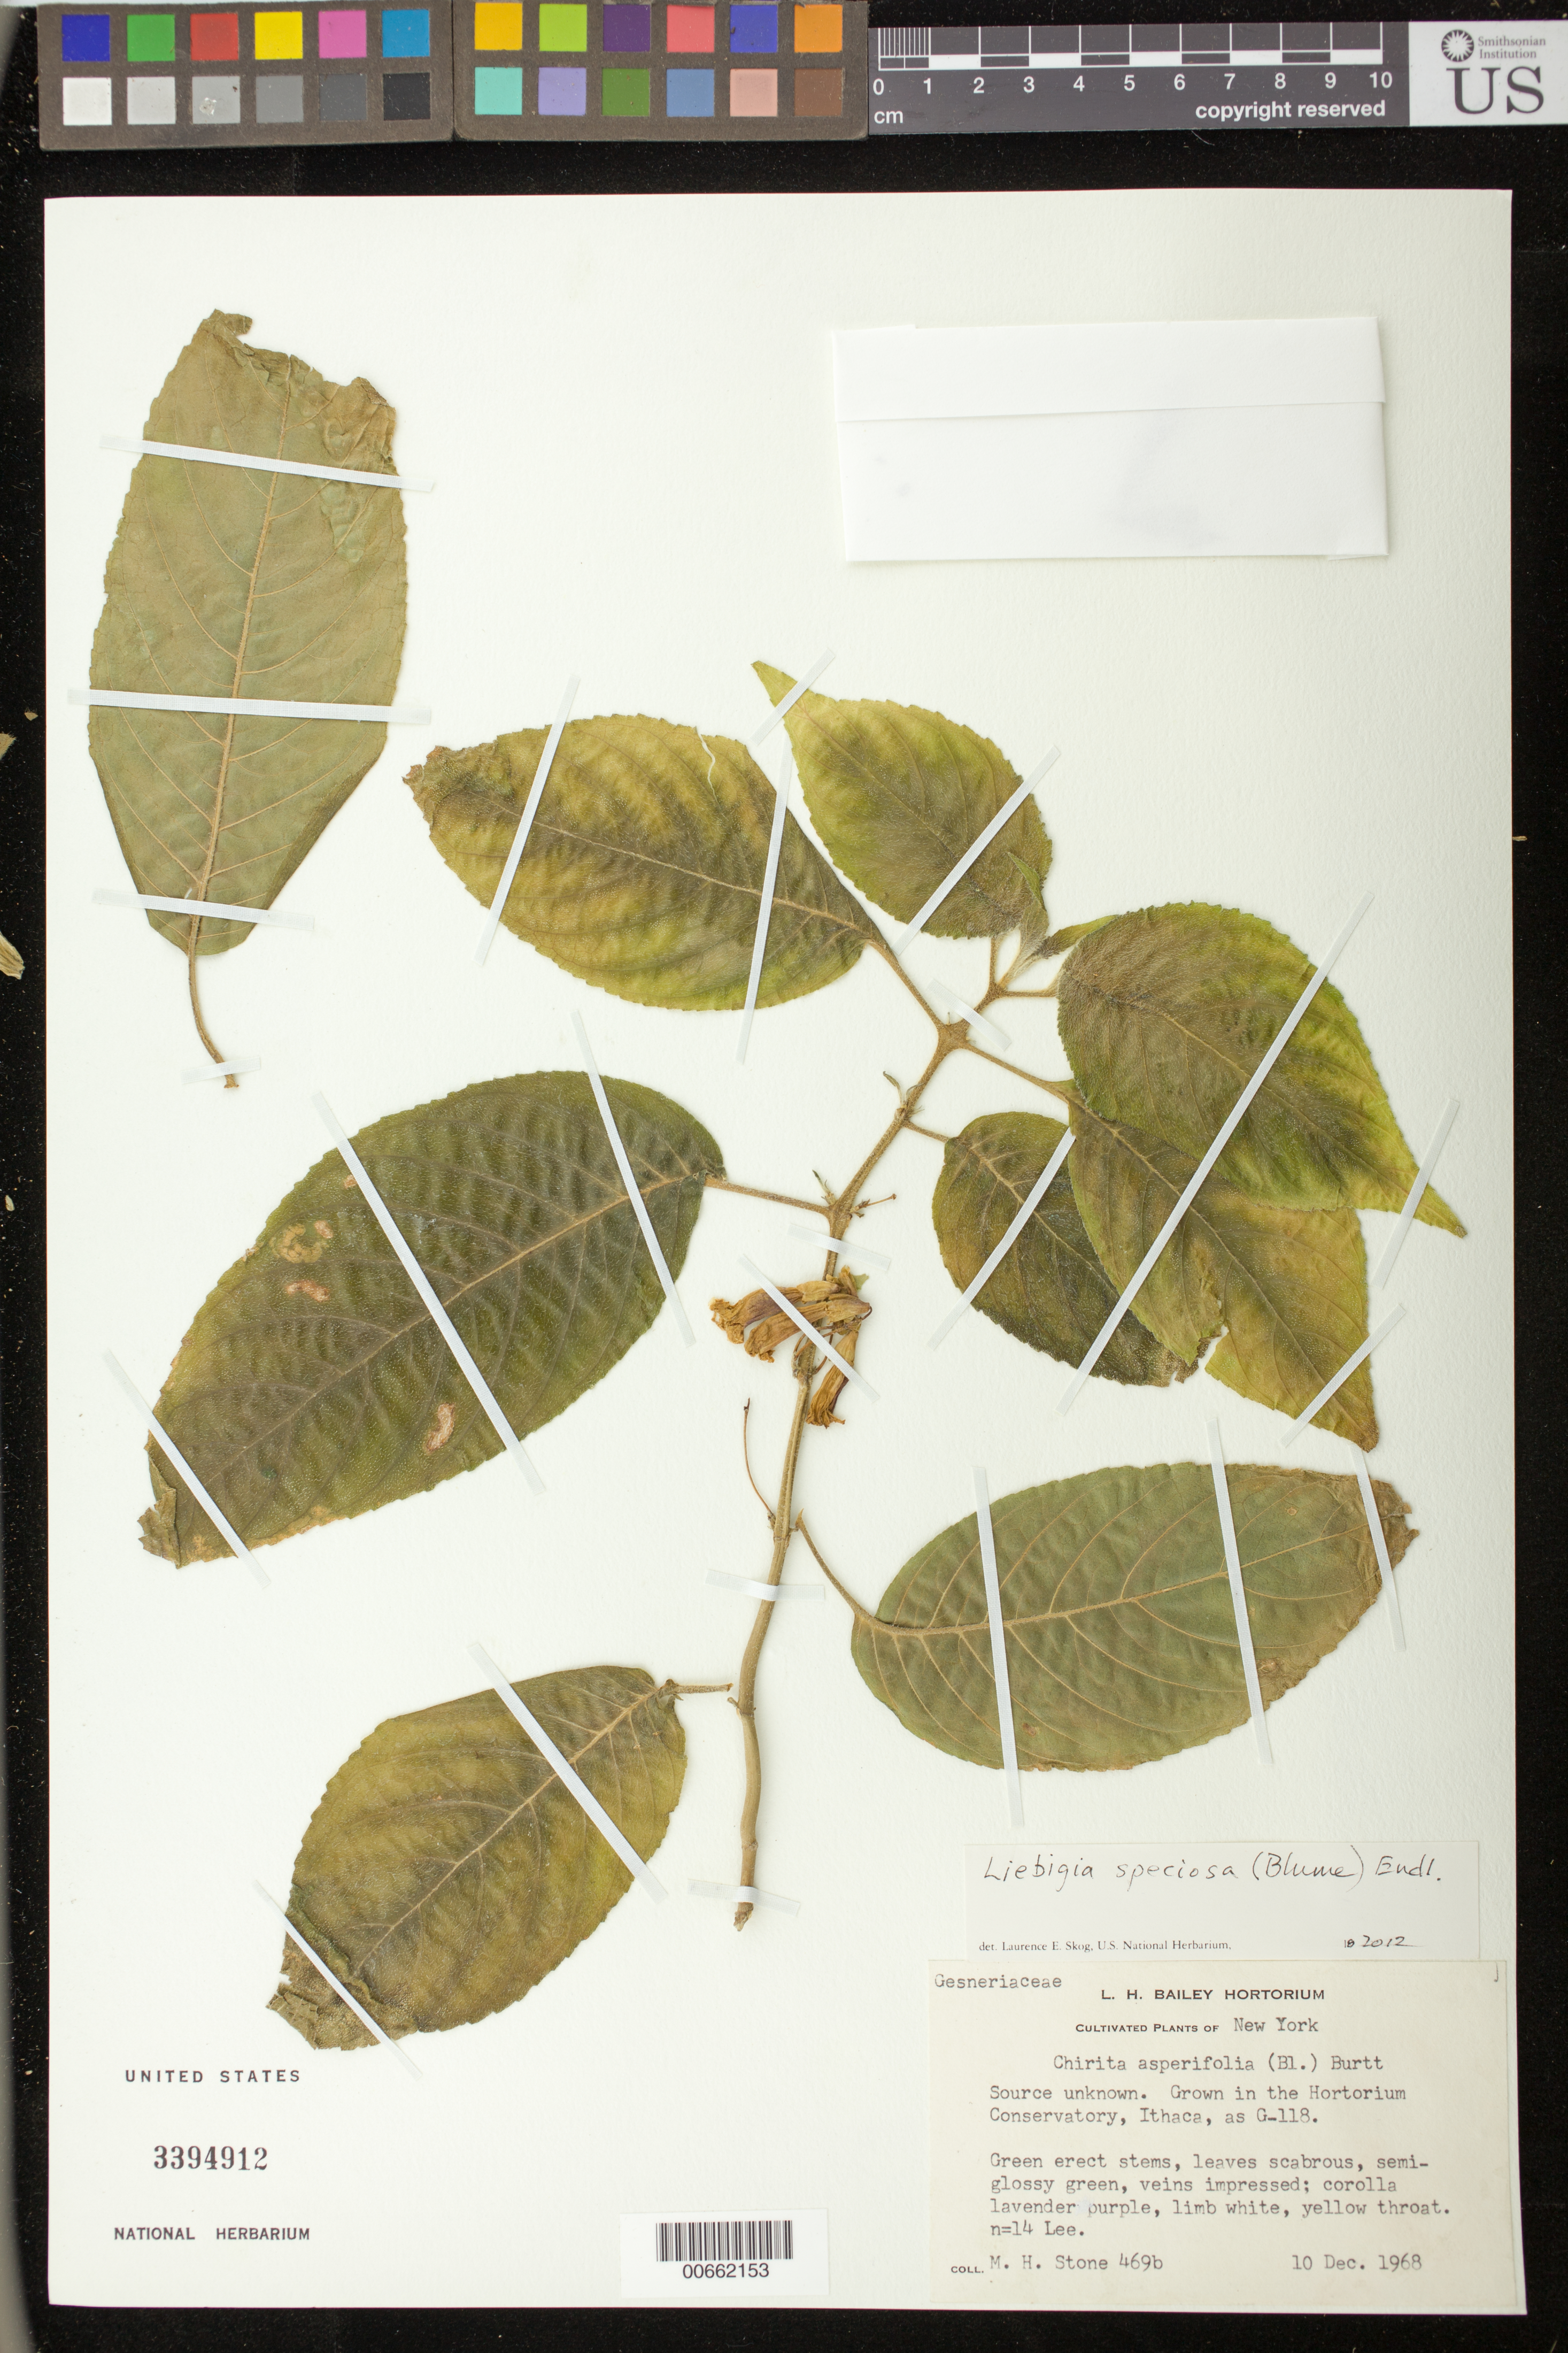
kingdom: Plantae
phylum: Tracheophyta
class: Magnoliopsida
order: Lamiales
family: Gesneriaceae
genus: Liebigia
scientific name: Liebigia speciosa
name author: (Blume) DC.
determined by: Skog, Laurence E.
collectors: M. Stone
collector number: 469 b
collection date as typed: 10 Dec 1968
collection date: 1968-12-10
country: Indonesia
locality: Grown in the Hortorium Conservatory, Ithaca [NY]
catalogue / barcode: US 3394912